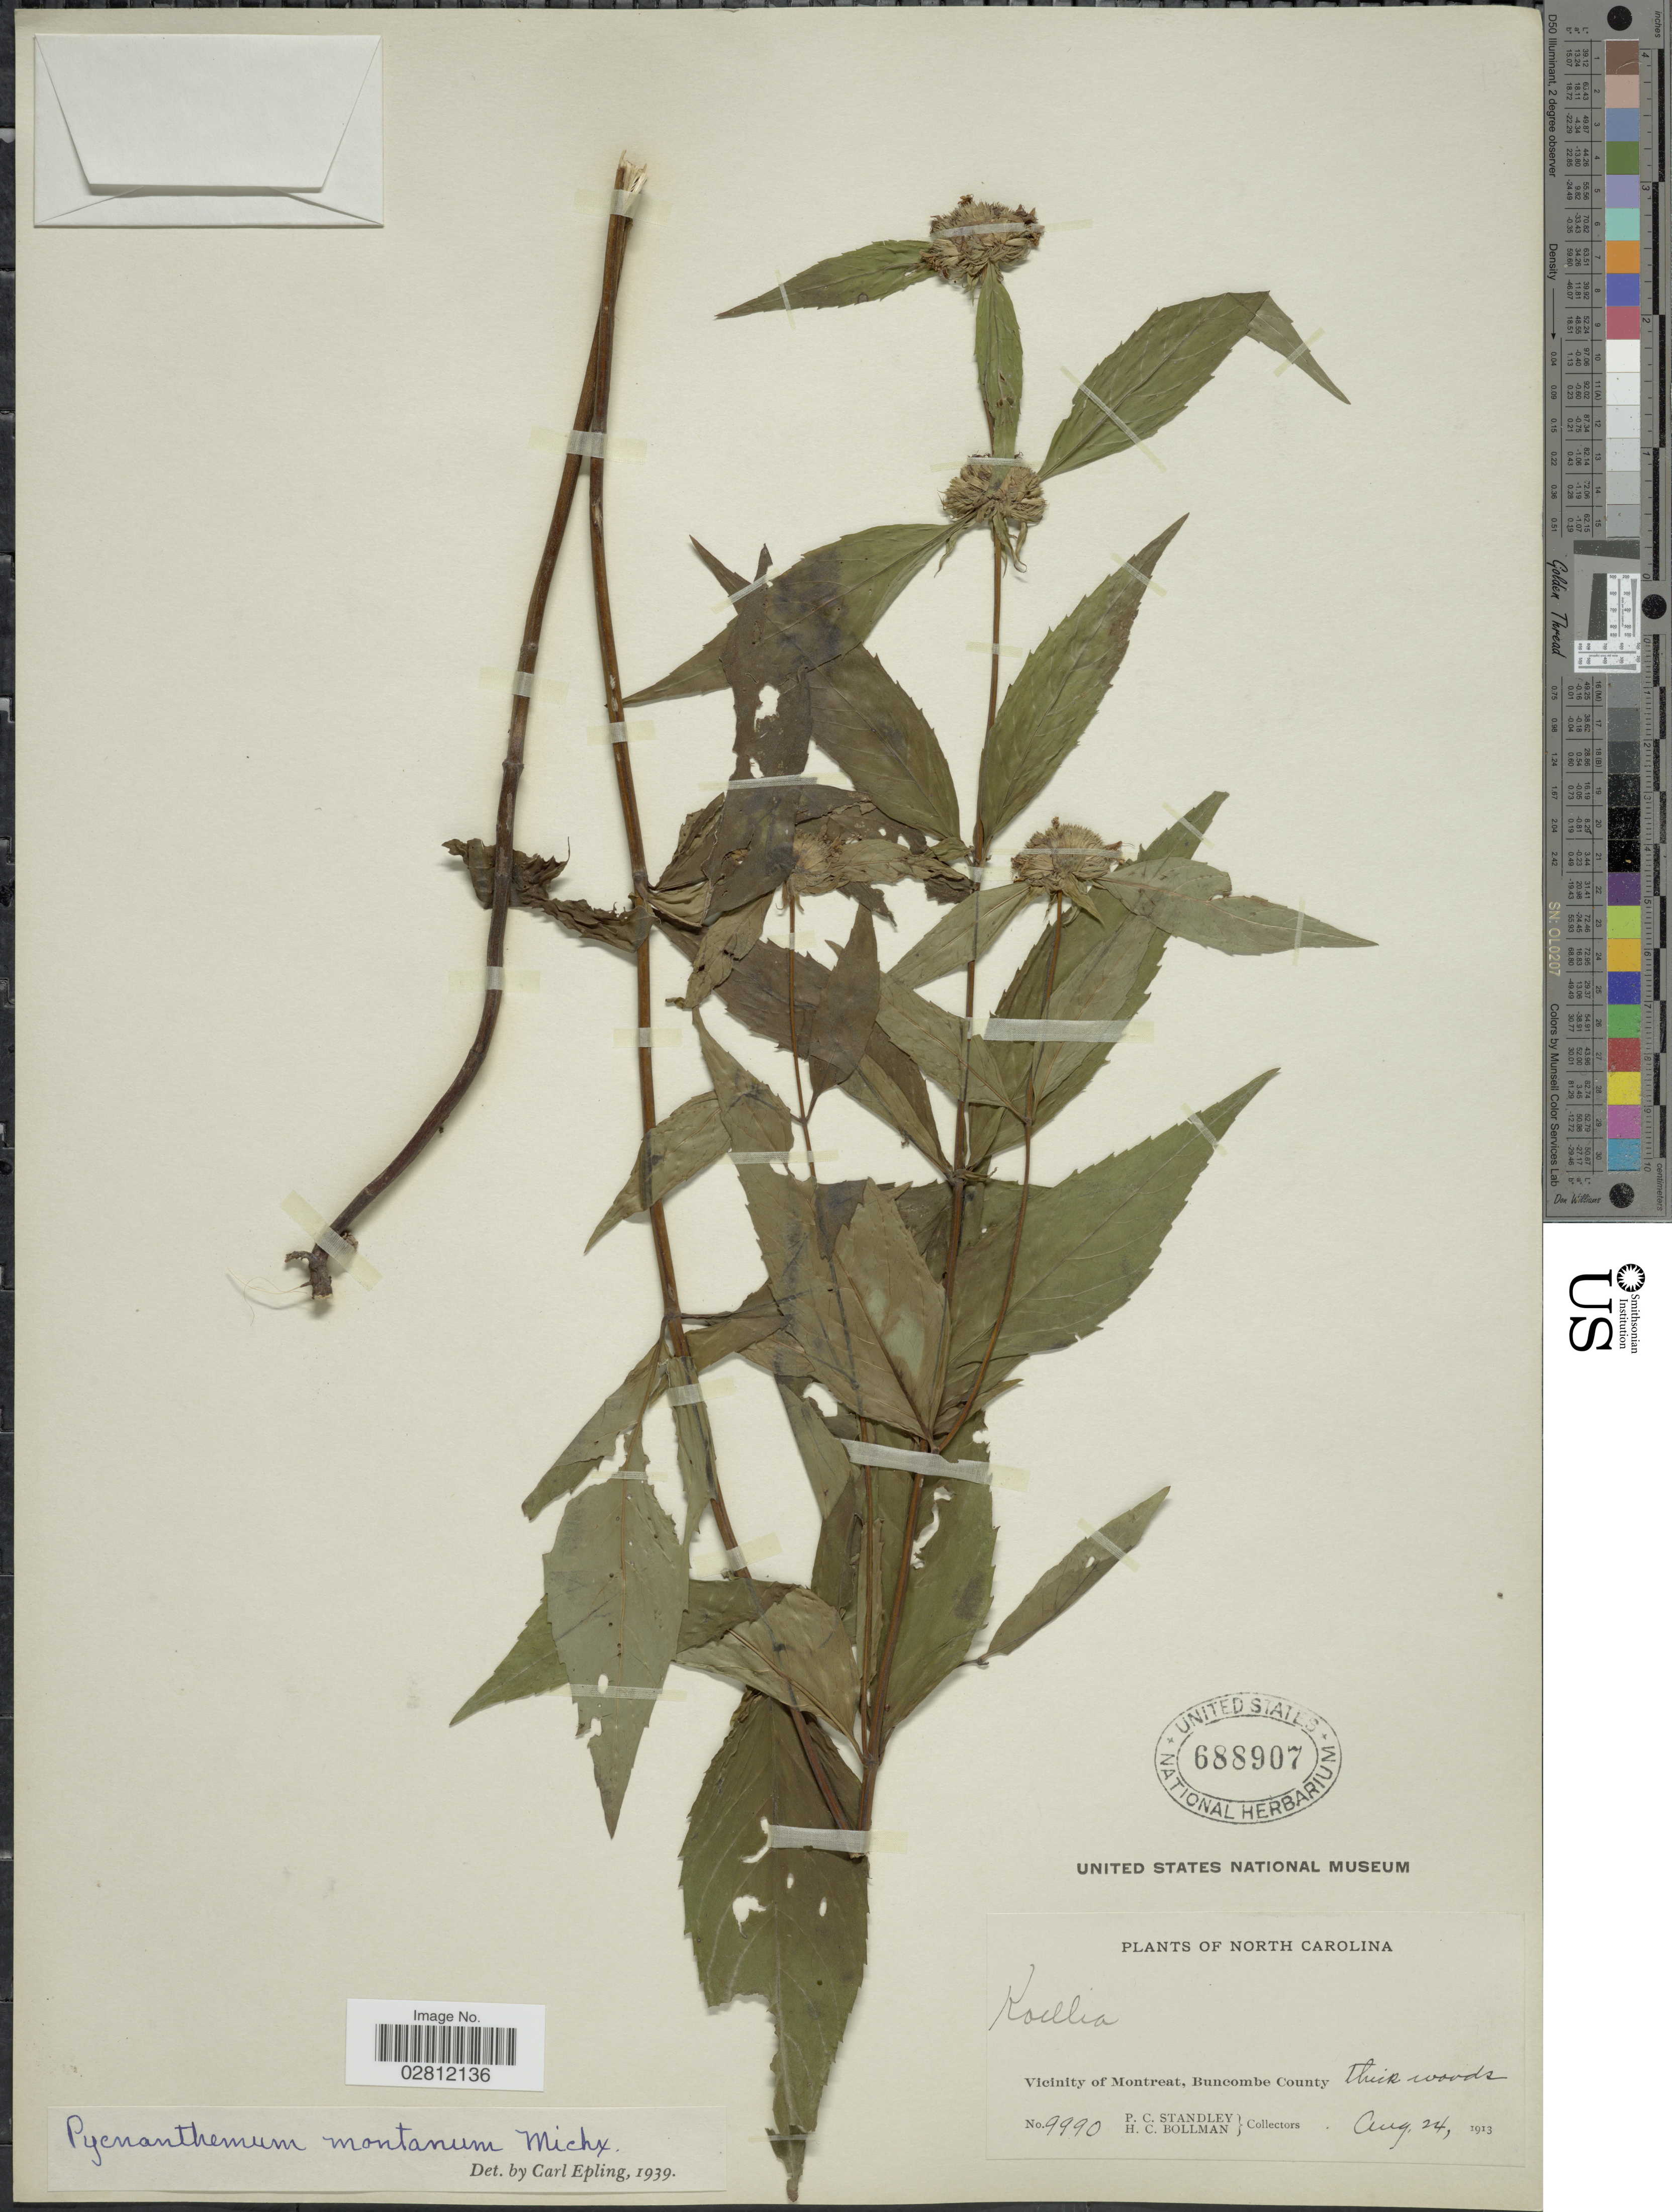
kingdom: Plantae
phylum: Tracheophyta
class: Magnoliopsida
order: Lamiales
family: Lamiaceae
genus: Pycnanthemum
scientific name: Pycnanthemum montanum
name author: Michx.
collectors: P. C. Standley & H. C. Bollman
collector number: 9990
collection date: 1913-08-24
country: United States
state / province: North Carolina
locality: Vicinity of Montreat, Buncombe County.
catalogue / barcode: US 688907